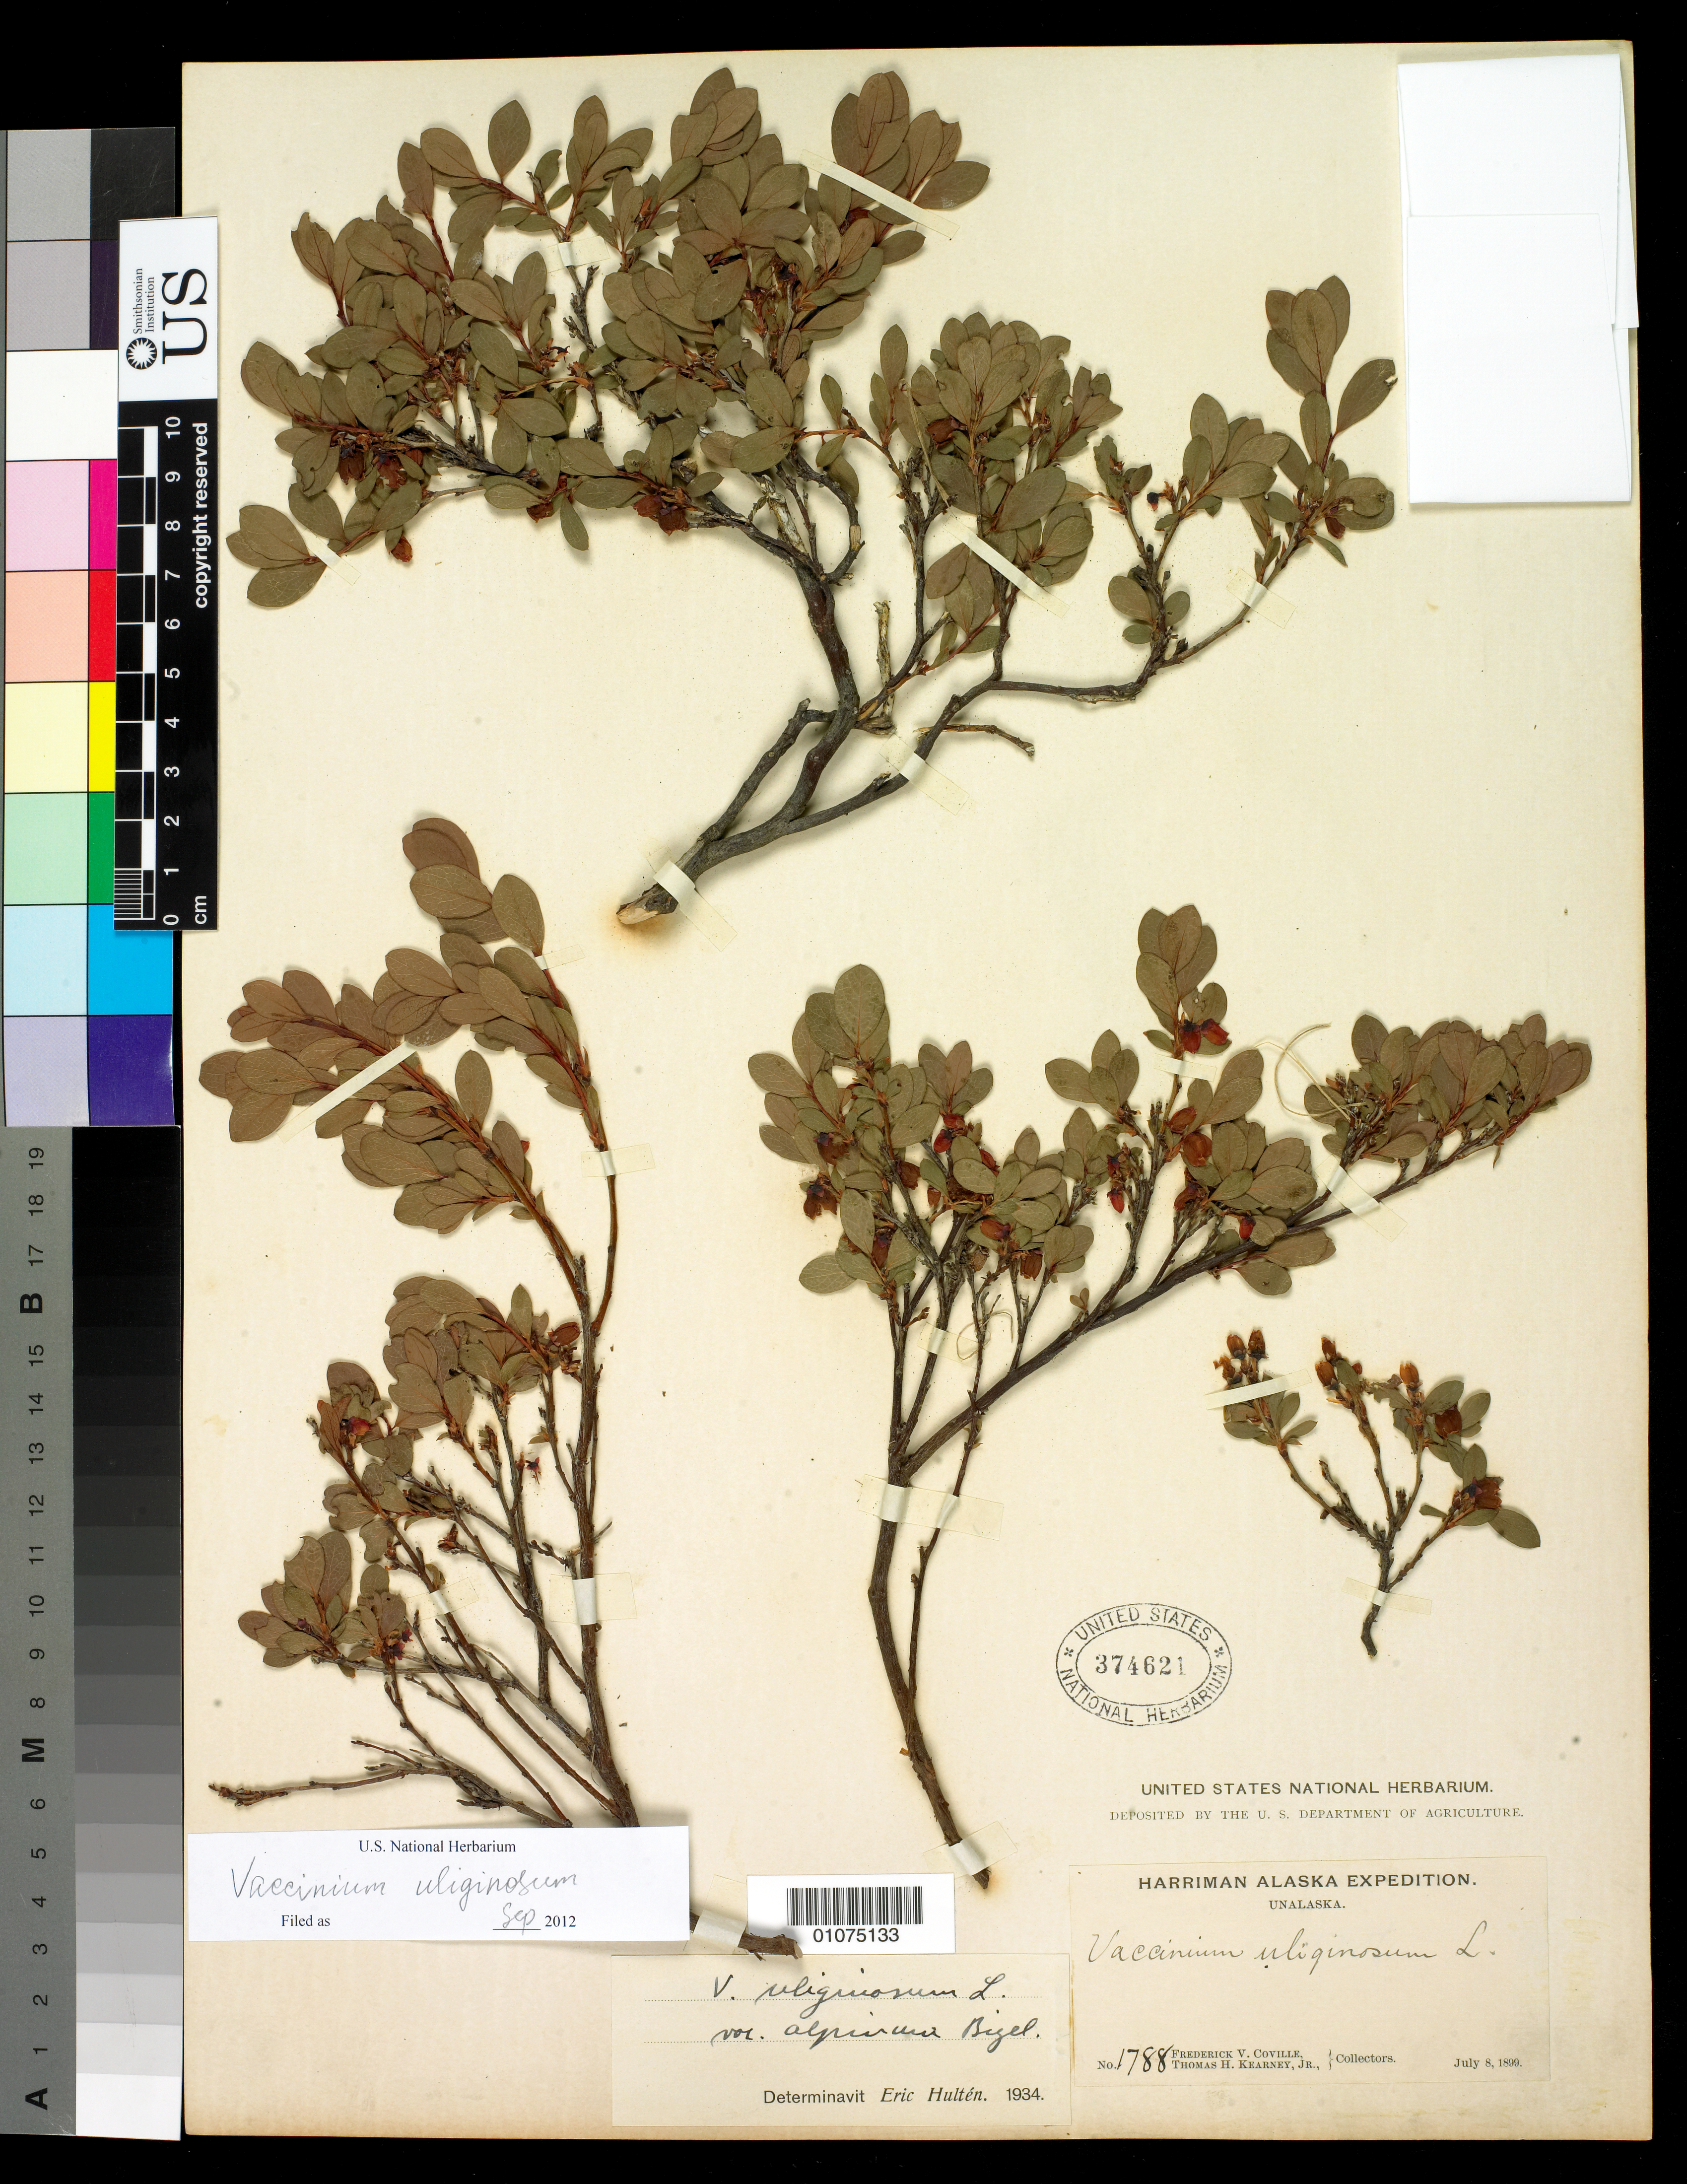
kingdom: Plantae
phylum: Tracheophyta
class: Magnoliopsida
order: Ericales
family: Ericaceae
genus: Vaccinium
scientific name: Vaccinium uliginosum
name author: L.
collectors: F. V. Coville & T. H. Kearney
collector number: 1788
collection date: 1899-07-08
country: United States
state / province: Alaska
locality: Unalaska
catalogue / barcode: US 374621